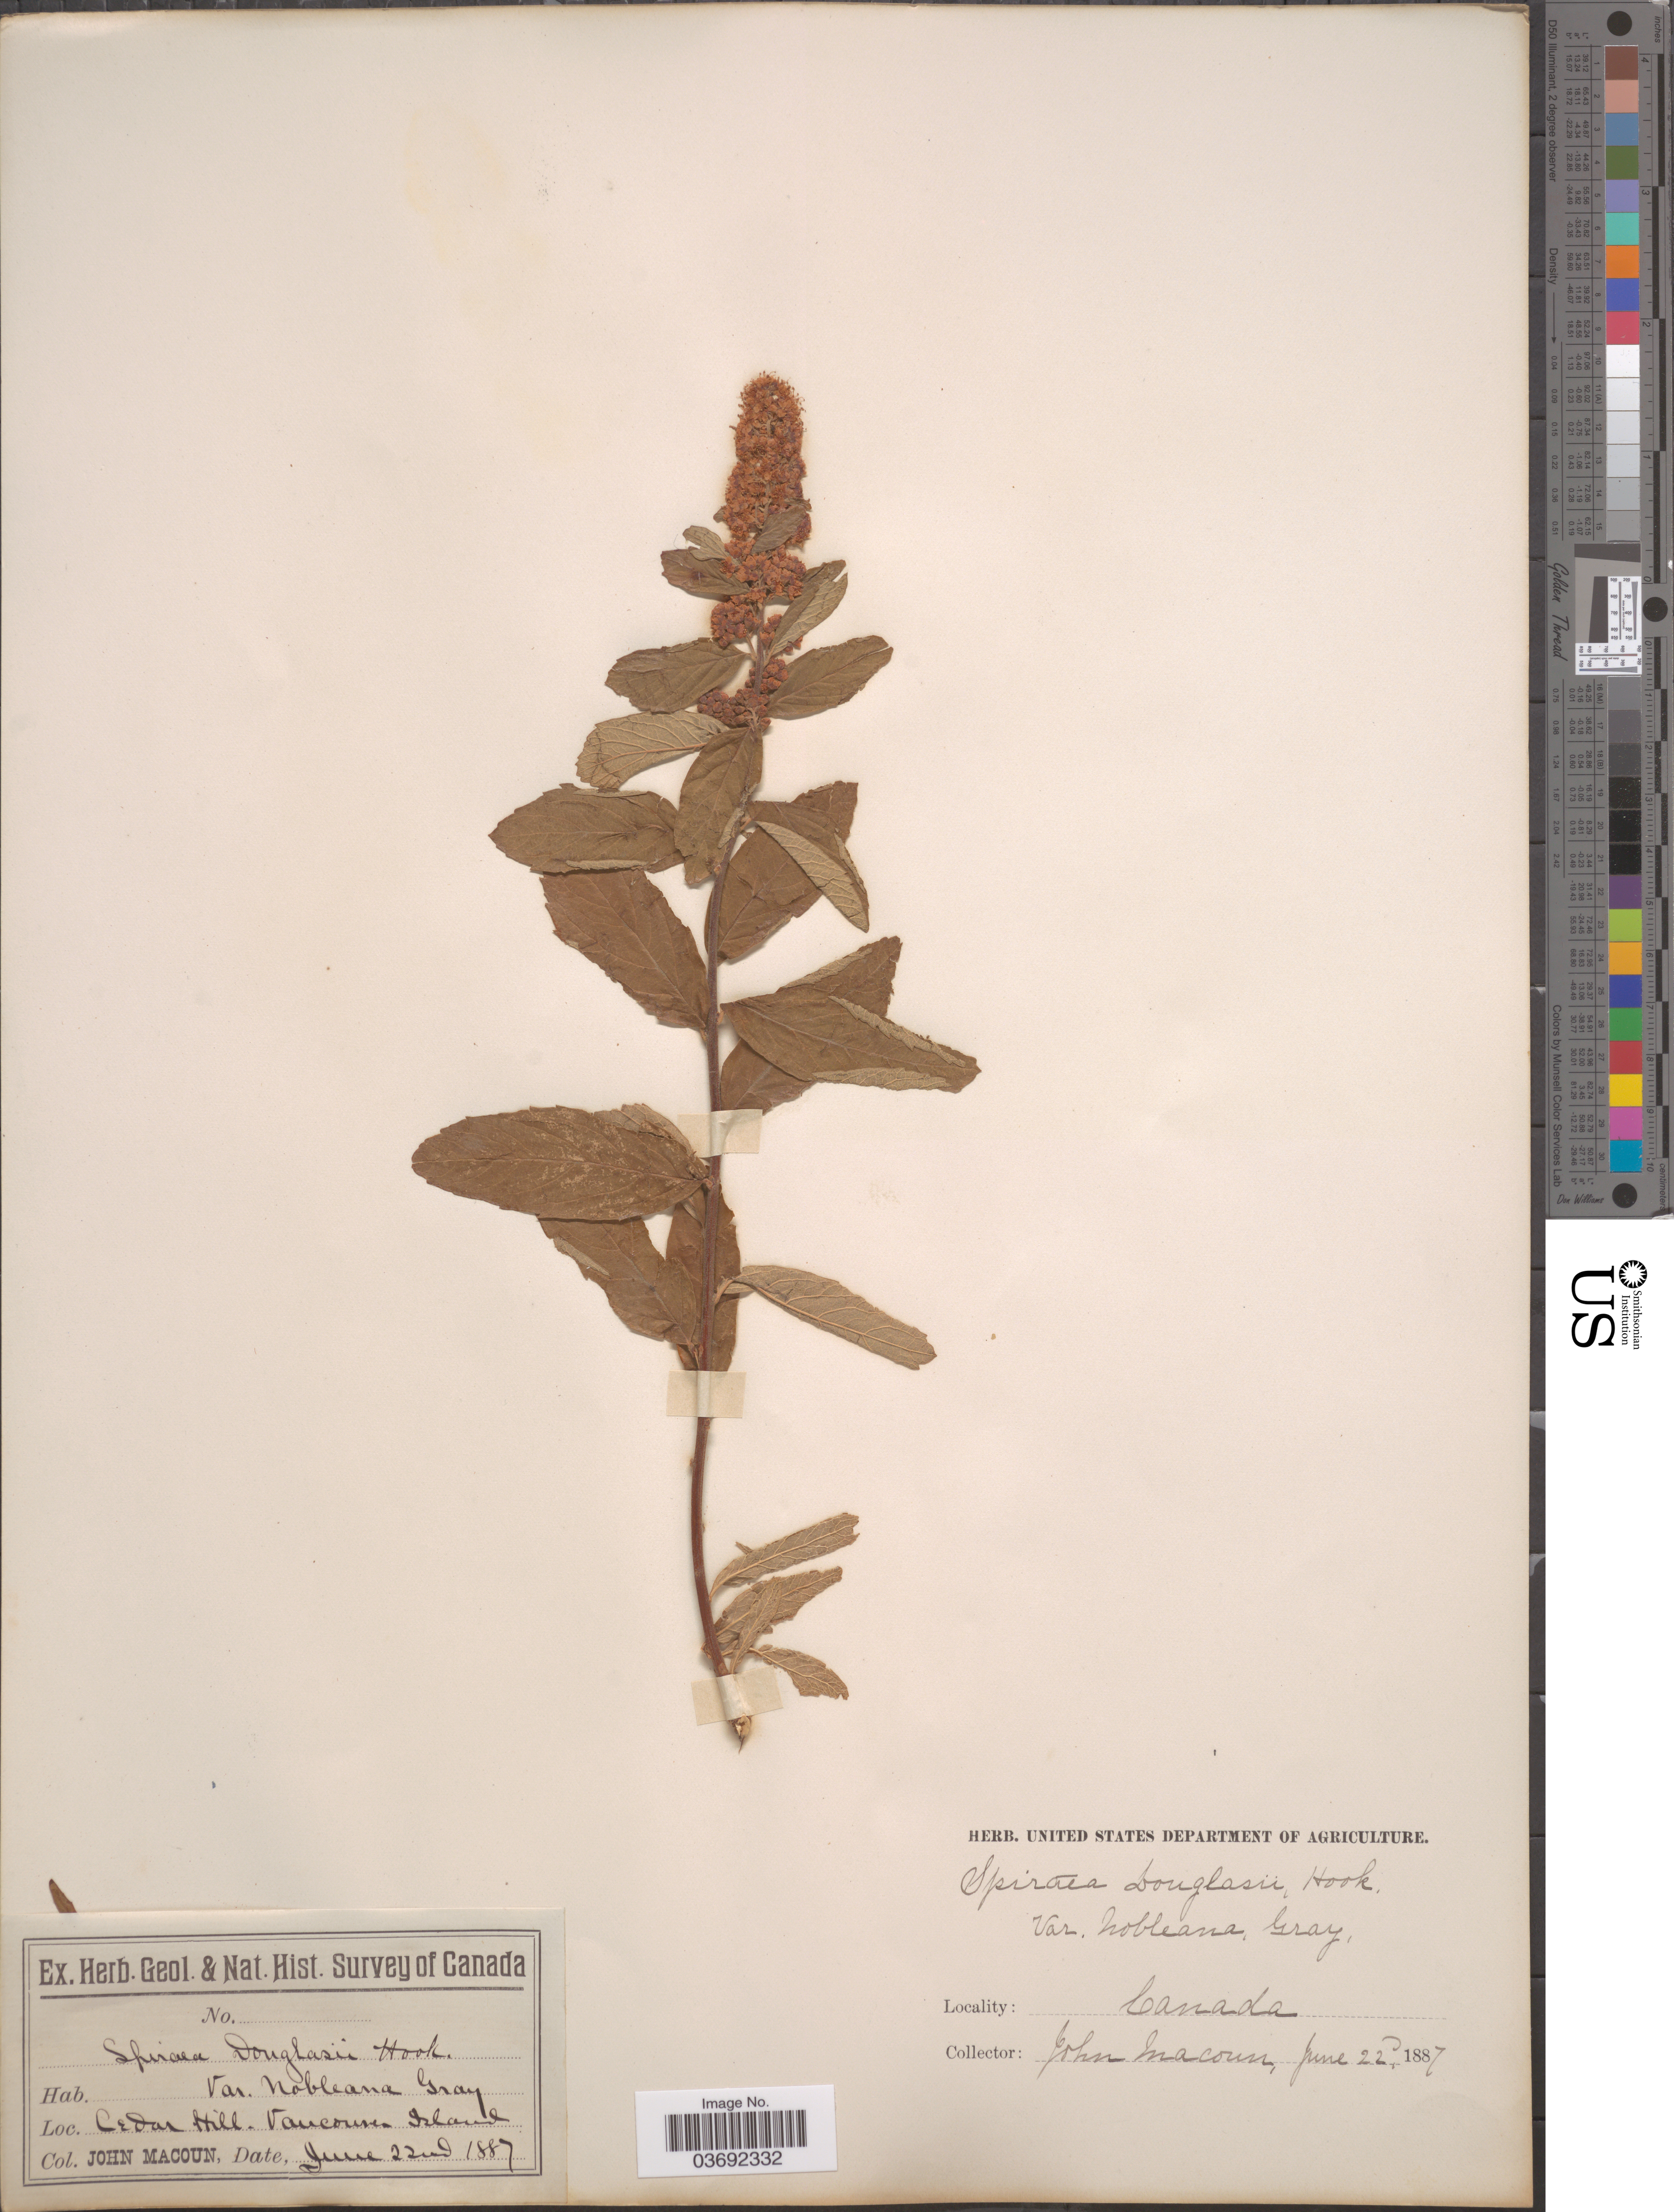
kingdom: Plantae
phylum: Tracheophyta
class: Magnoliopsida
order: Rosales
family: Rosaceae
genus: Spiraea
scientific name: Spiraea douglasii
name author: Hook.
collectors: J. Macoun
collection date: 1887-06-22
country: Canada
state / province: British Columbia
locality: Cedar Hill. Vancouver Island.